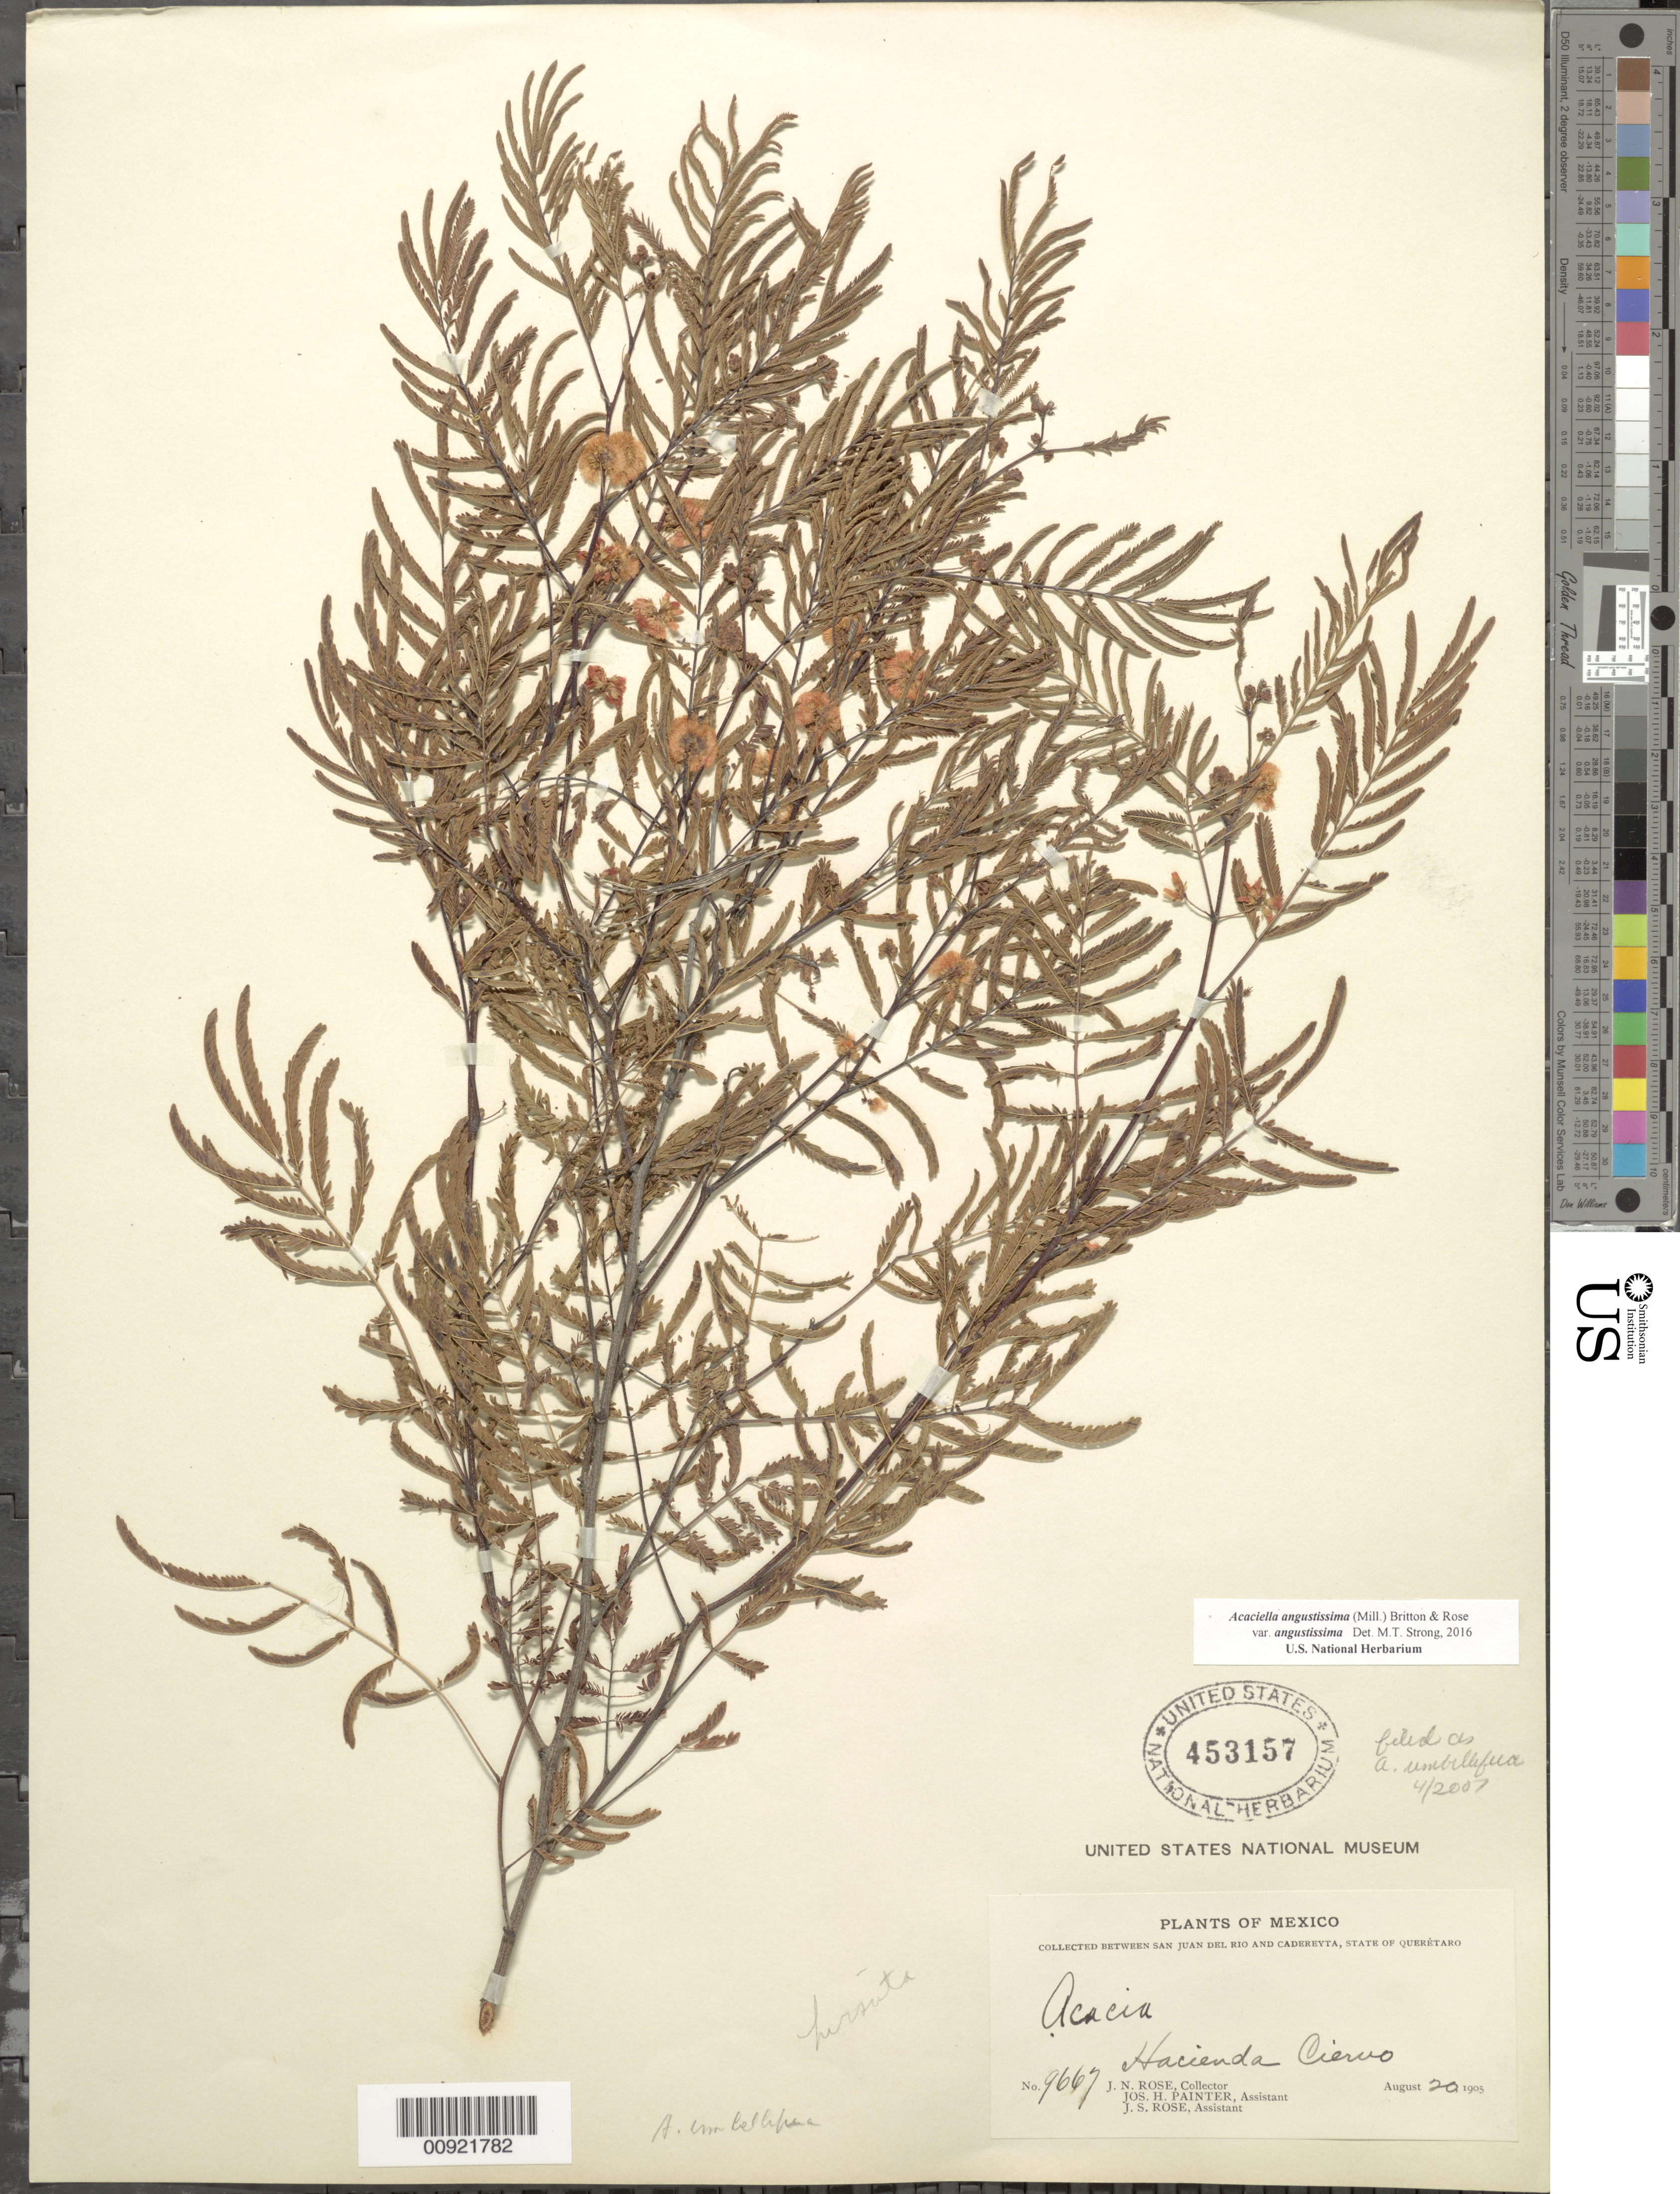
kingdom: Plantae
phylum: Tracheophyta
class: Magnoliopsida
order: Fabales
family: Fabaceae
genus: Acaciella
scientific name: Acaciella angustissima var. angustissima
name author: (Mill.) Britton & Rose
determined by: Strong, M. T., (US), Smithsonian Institution - National Museum of Natural History (UNITED STATES)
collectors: J. N. Rose, J. H. Painter & J. S. Rose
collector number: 9667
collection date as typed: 20 Aug 1905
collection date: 1905-08-20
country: Mexico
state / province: Querétaro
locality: Hacienda Ciervo between San Juan del Río and Cadereyta, State of Querétaro.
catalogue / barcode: US 453157